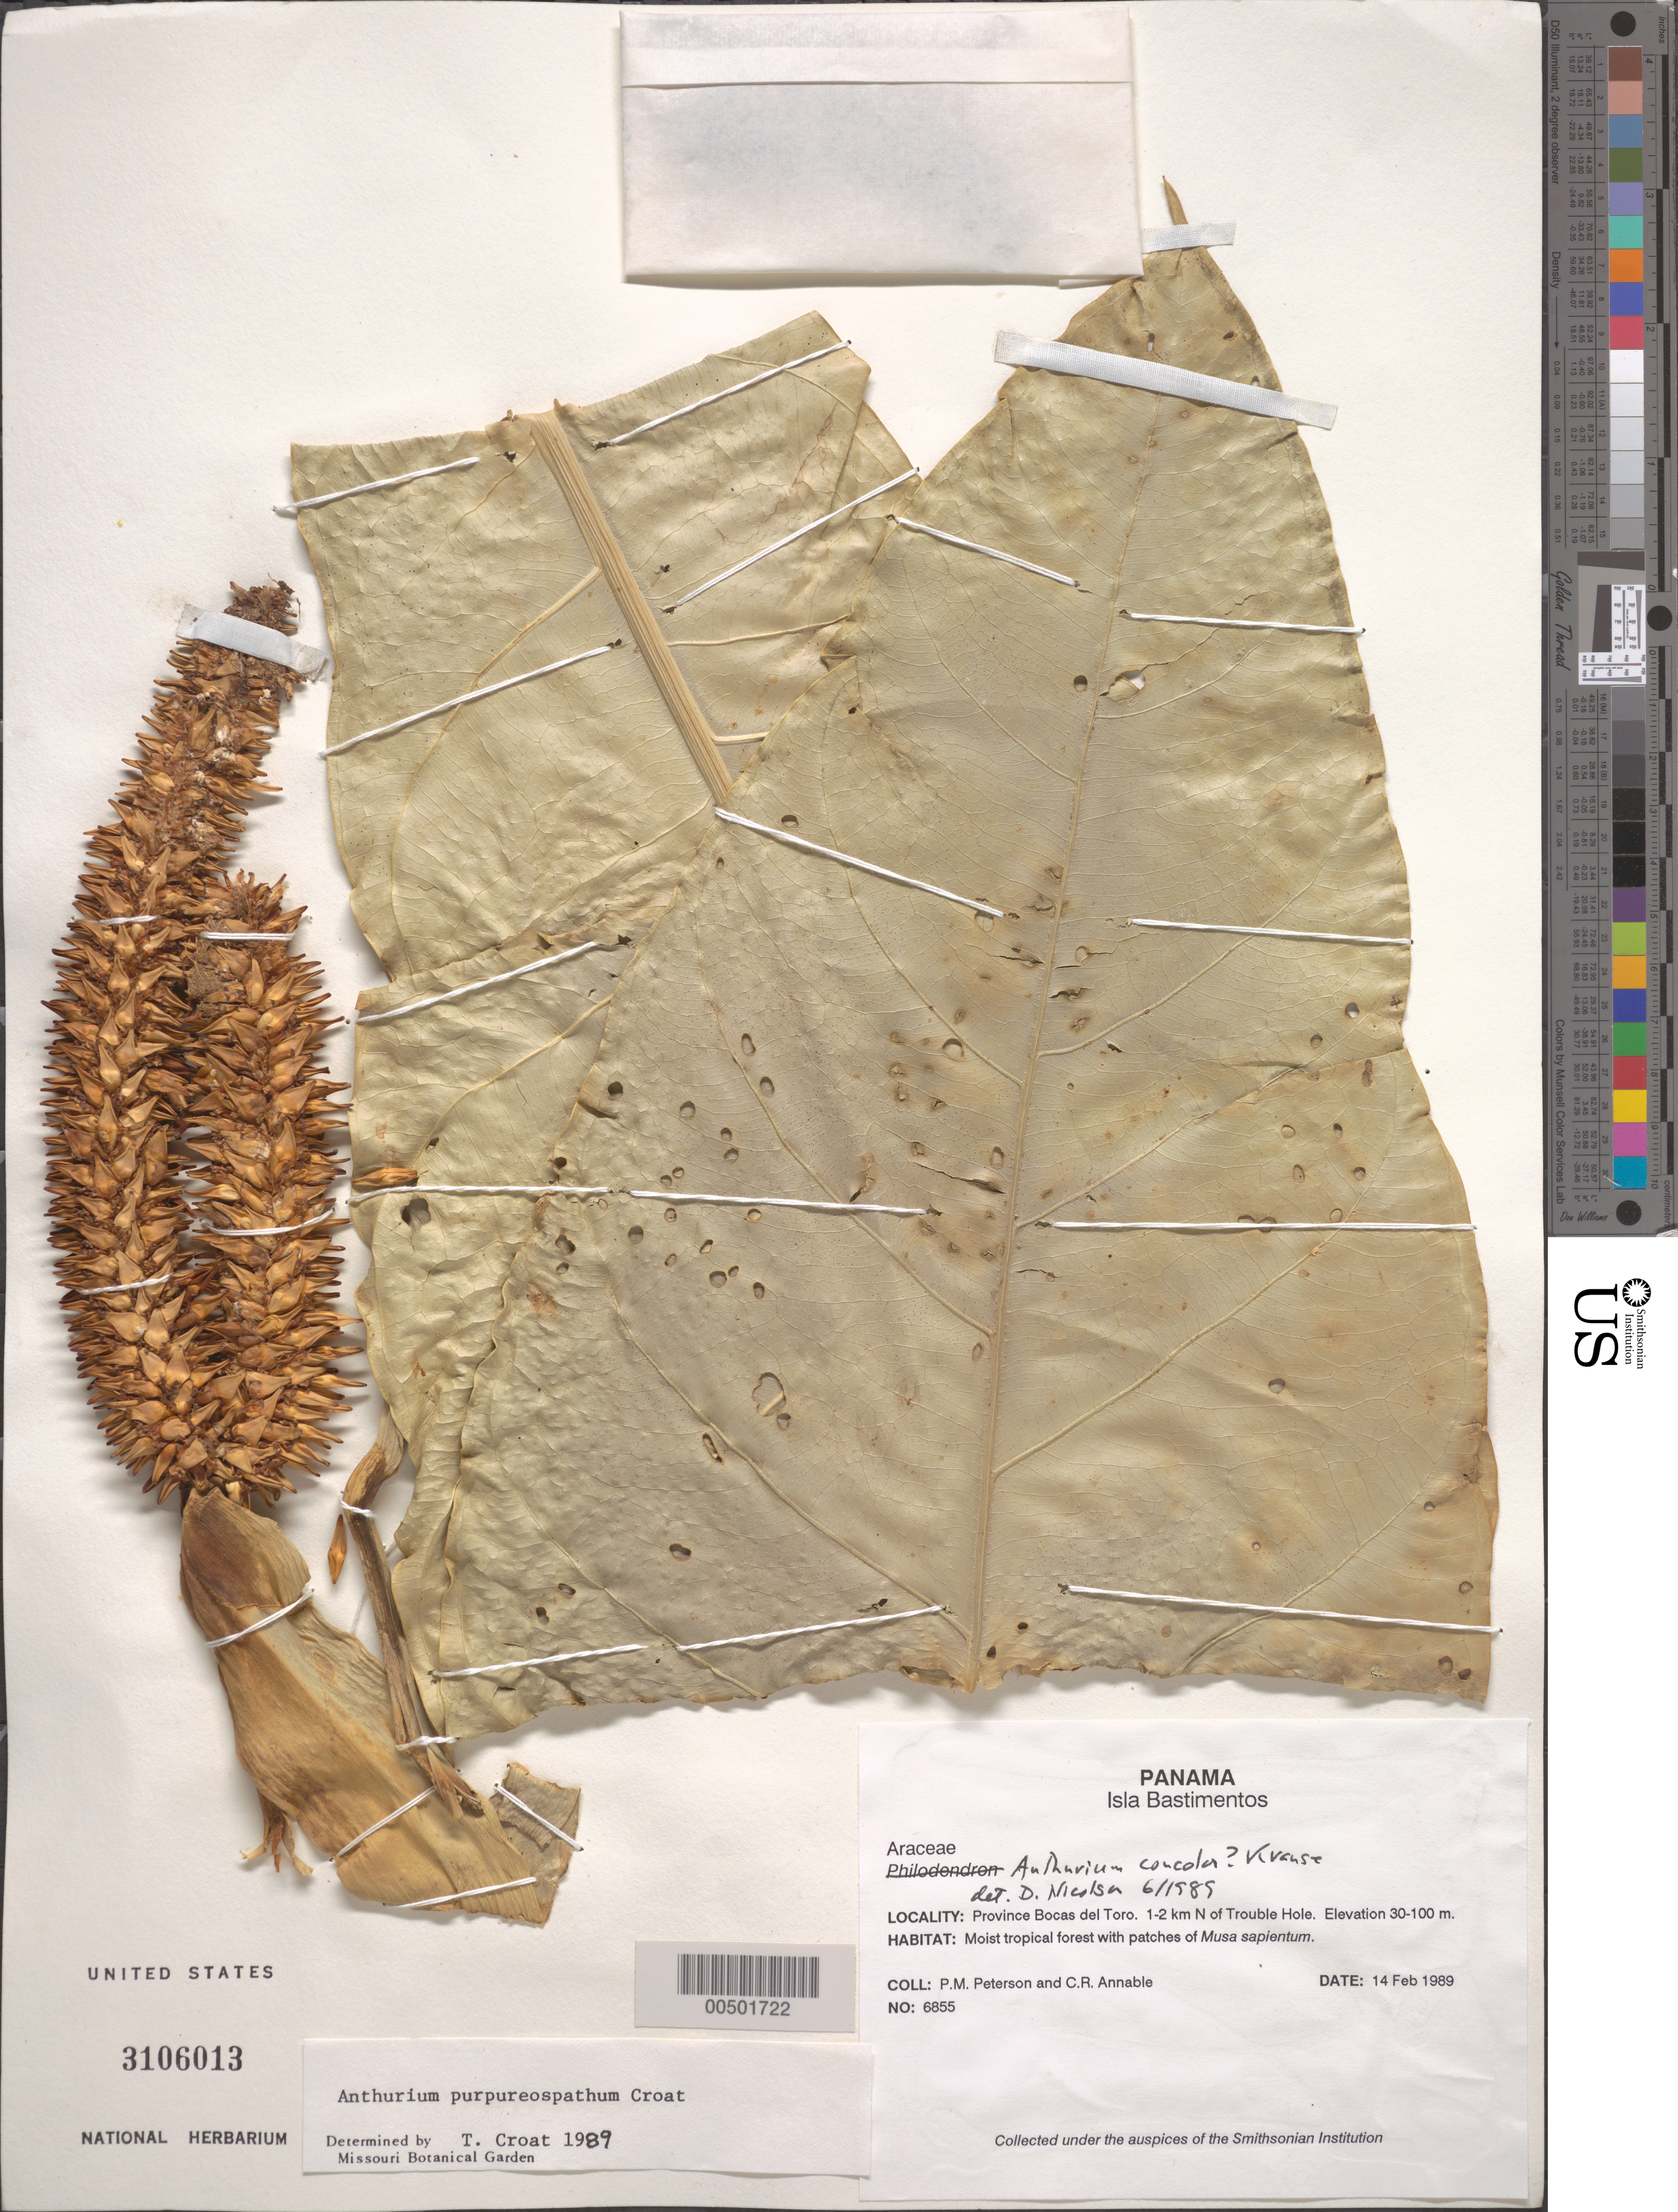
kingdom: Plantae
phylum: Tracheophyta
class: Liliopsida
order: Alismatales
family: Araceae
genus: Anthurium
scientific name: Anthurium purpureospathum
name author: Croat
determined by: Croat, Thomas B., Missouri Botanical Garden (MO)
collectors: P. M. Peterson & C. R. Annable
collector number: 06855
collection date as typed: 14 Feb 1989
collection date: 1989-02-14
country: Panama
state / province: Bocas del Toro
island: San Cristóbal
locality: Isla San Cristobal, 1-2 km N of Trouble Hole.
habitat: Moist tropical forest with patches of Musa sapientum.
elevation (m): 30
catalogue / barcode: US 3106013